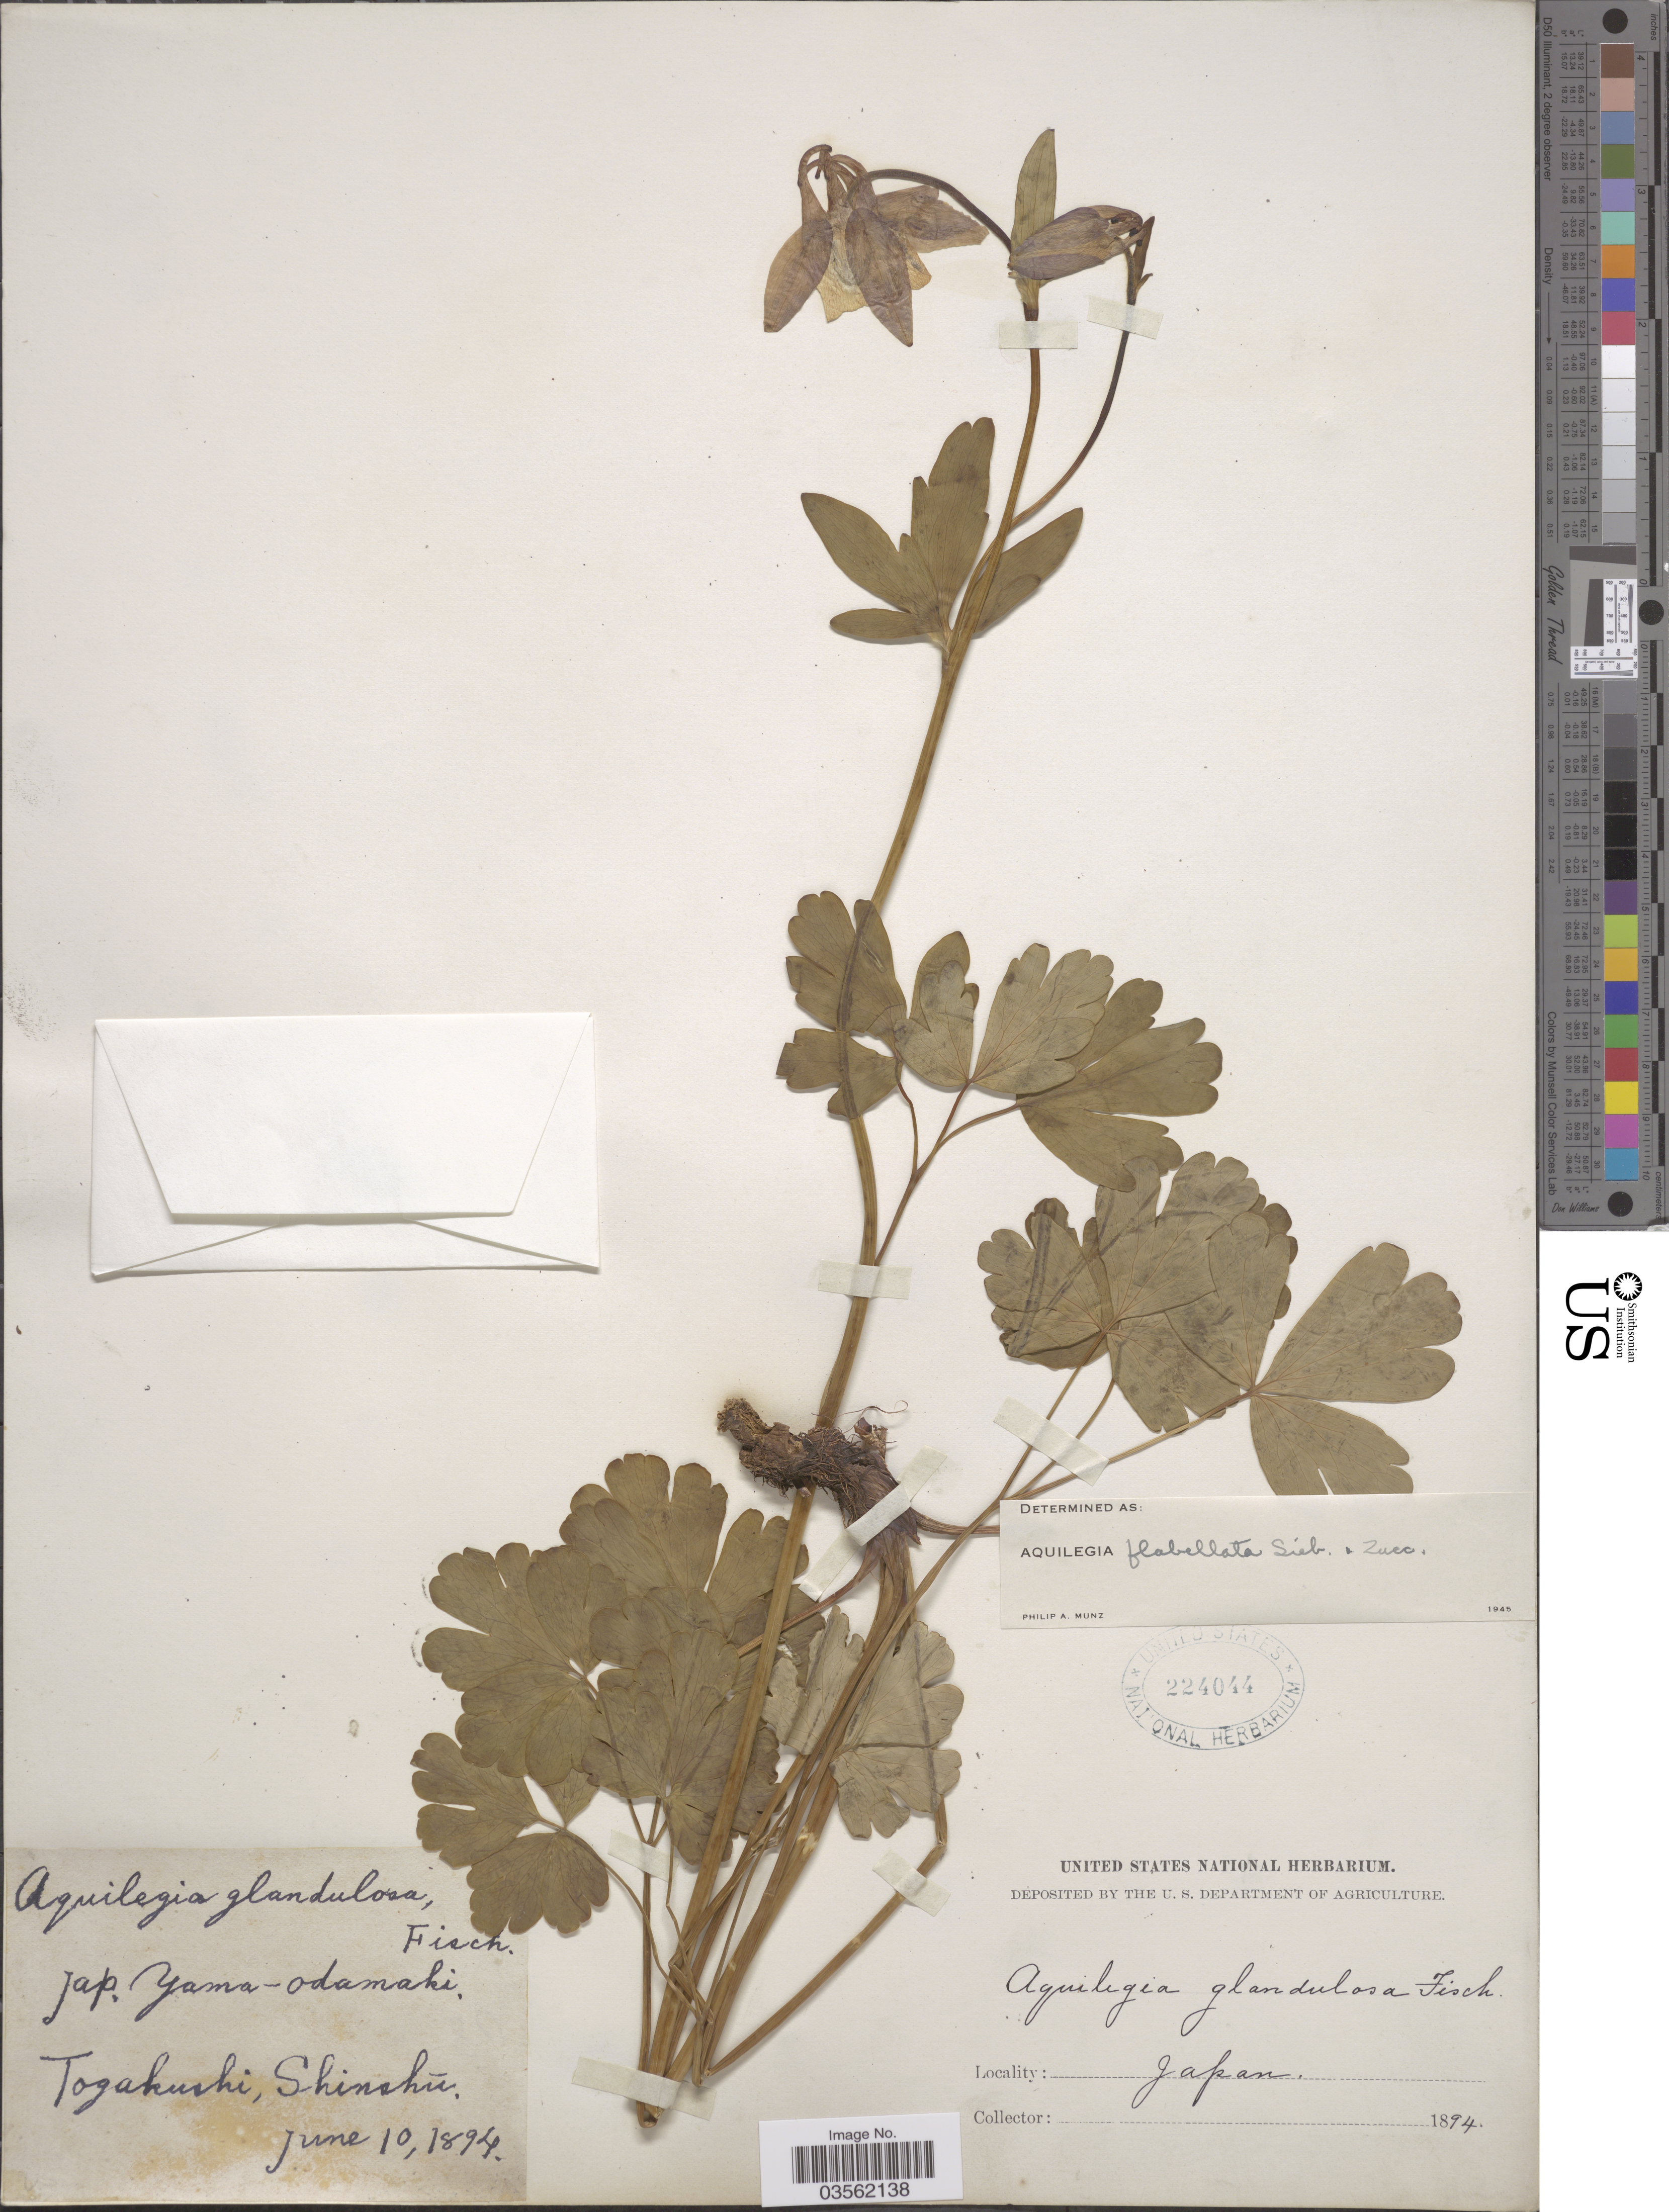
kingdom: Plantae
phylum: Tracheophyta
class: Magnoliopsida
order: Ranunculales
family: Ranunculaceae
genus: Aquilegia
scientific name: Aquilegia glandulosa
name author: Fisch. ex Link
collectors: T. Shinshū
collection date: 1894-06-10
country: Japan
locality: Yama-Odamaki.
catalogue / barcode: US 224044